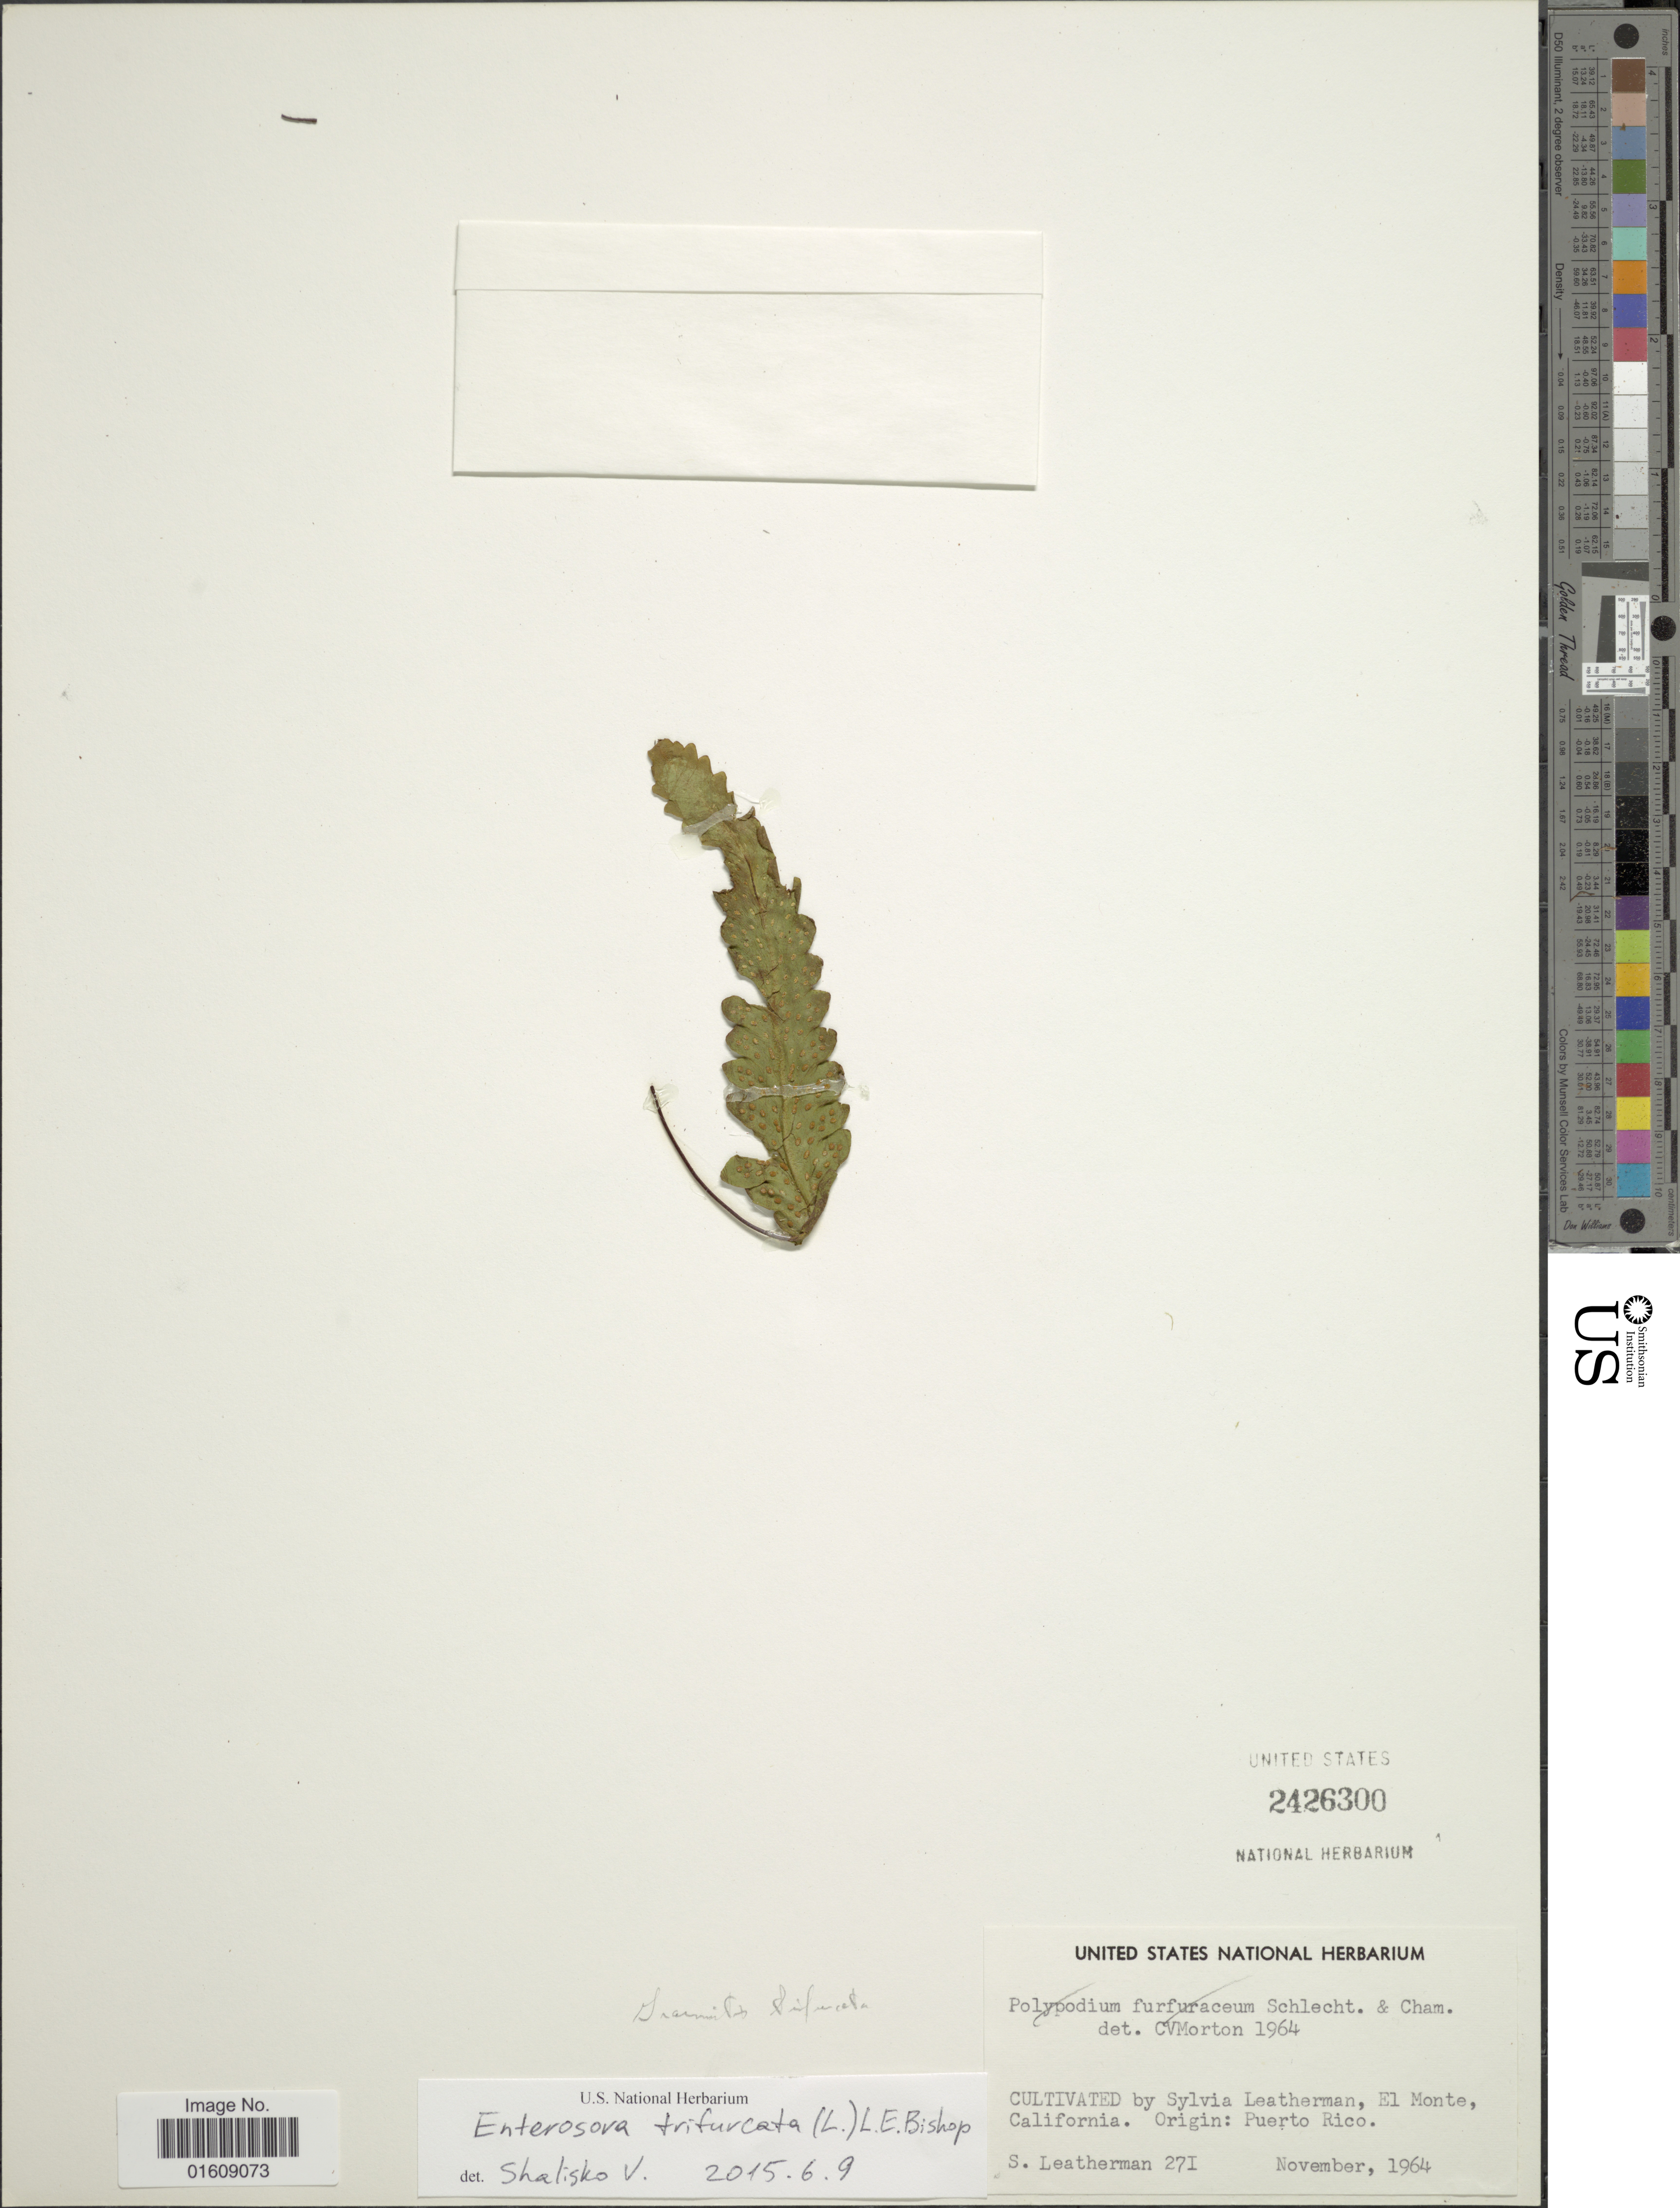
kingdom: Plantae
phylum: Tracheophyta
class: Polypodiopsida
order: Polypodiales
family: Polypodiaceae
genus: Enterosora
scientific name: Enterosora trifurcata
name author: (L.) L.E. Bishop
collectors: S. Leatherman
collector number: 271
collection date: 1964-11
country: United States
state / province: California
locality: El Monte, California.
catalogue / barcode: US 2426300